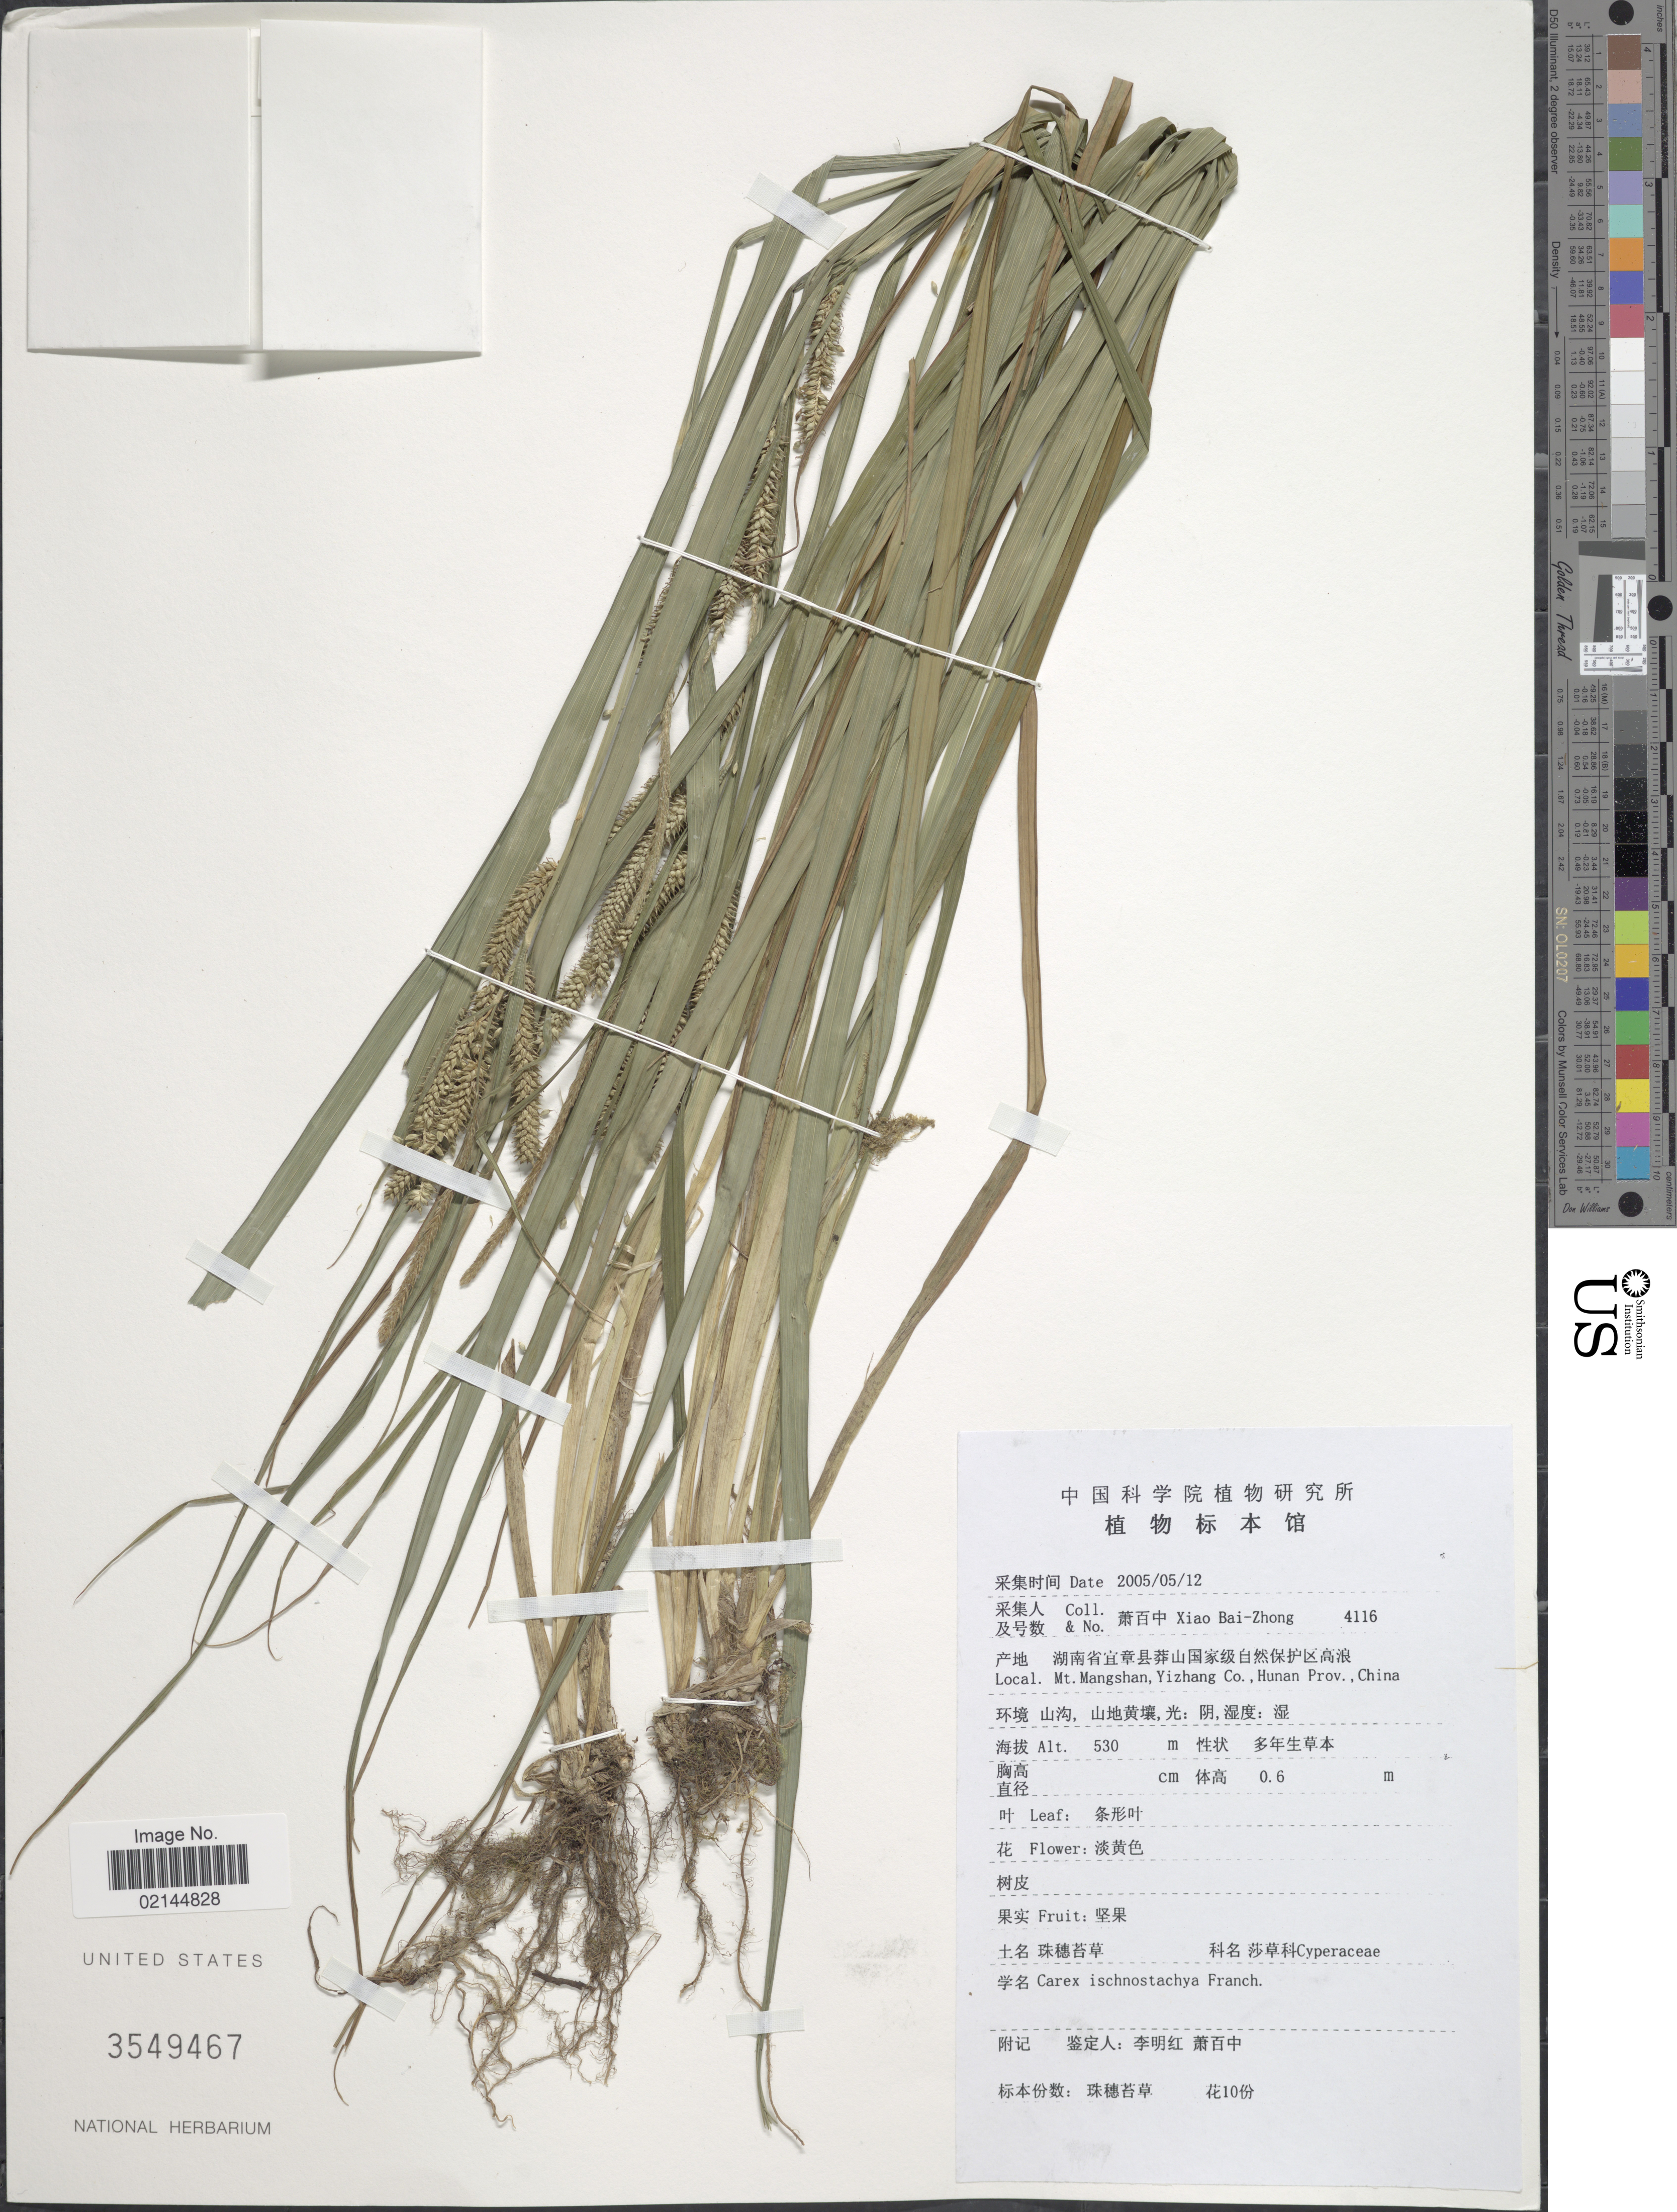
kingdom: Plantae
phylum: Tracheophyta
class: Liliopsida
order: Poales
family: Cyperaceae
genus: Carex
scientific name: Carex ischnostachya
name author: Steud.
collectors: B. Z. Xiao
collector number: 4166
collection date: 2005-05-12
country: China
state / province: Hunan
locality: Mt. Mangshan, Yizhang Co.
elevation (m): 530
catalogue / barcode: US 3549467